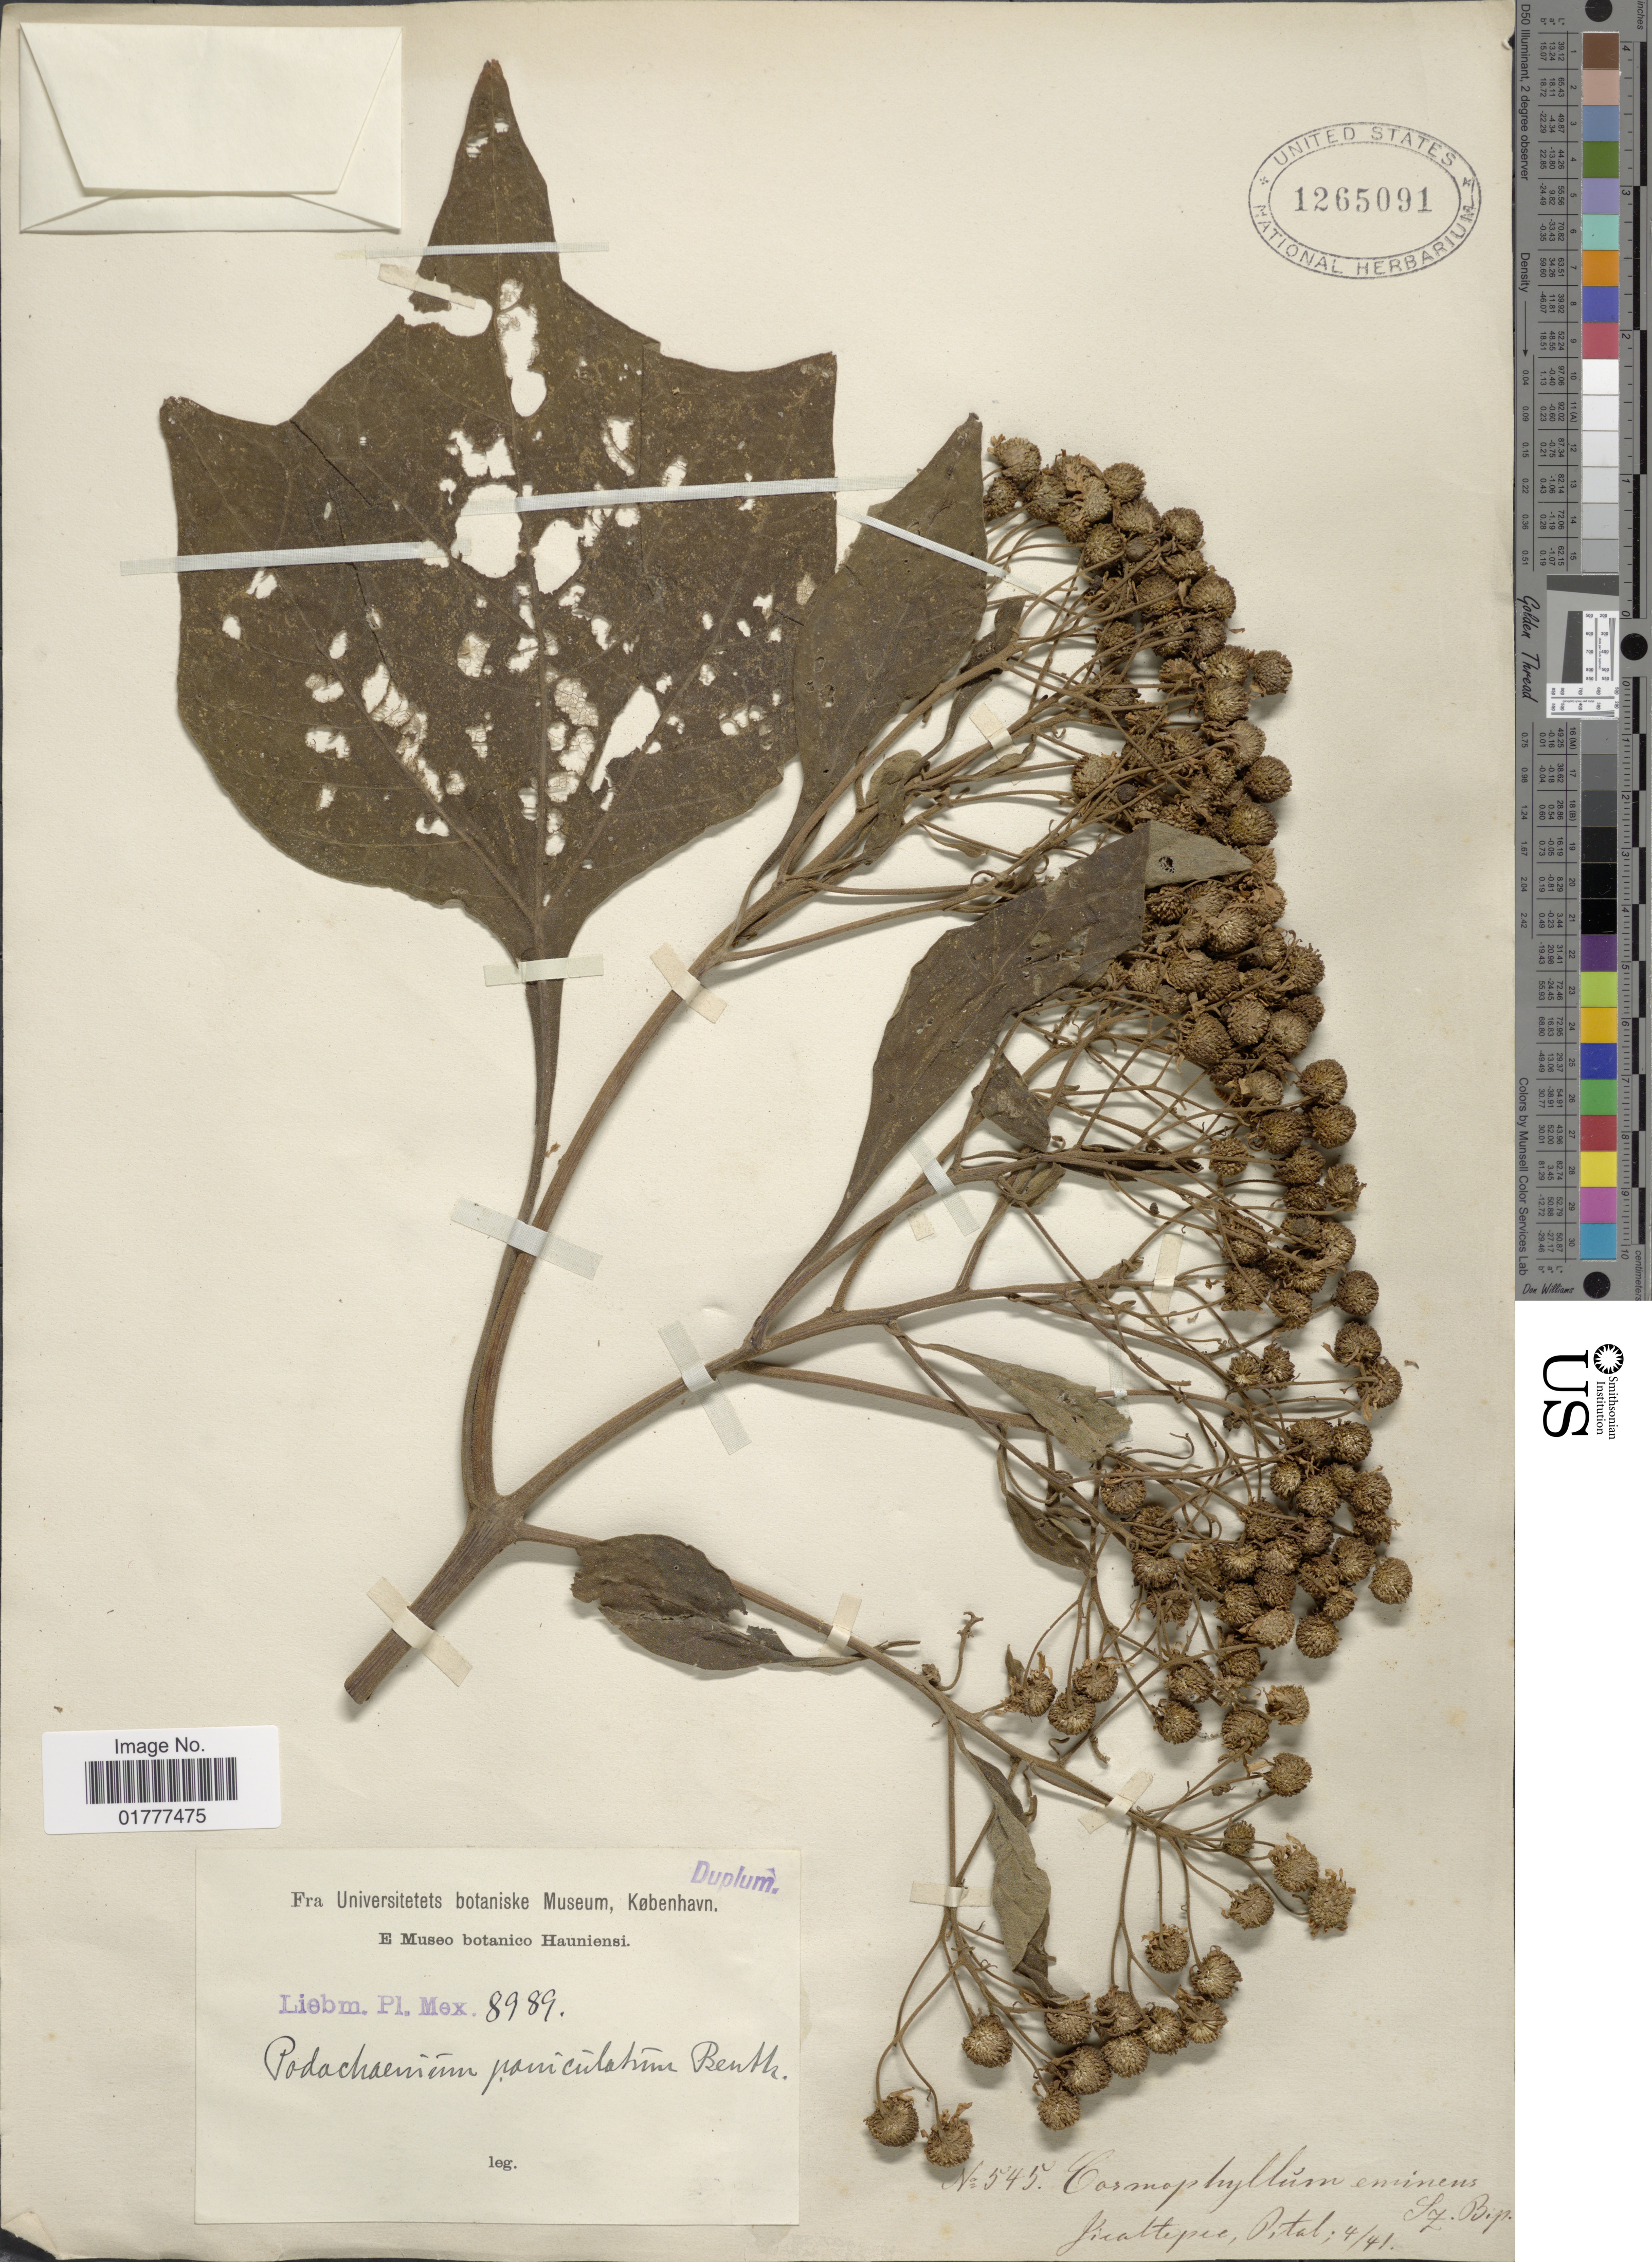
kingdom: Plantae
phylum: Tracheophyta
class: Magnoliopsida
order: Asterales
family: Asteraceae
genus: Podachaenium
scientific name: Podachaenium eminens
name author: (Lag.) Sch. Bip. ex Sch. Bip.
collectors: Liebmann, --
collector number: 545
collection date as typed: Transcribed d/m/y: /4/41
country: Mexico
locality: Jicaltepec, Pital.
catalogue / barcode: US 1265091